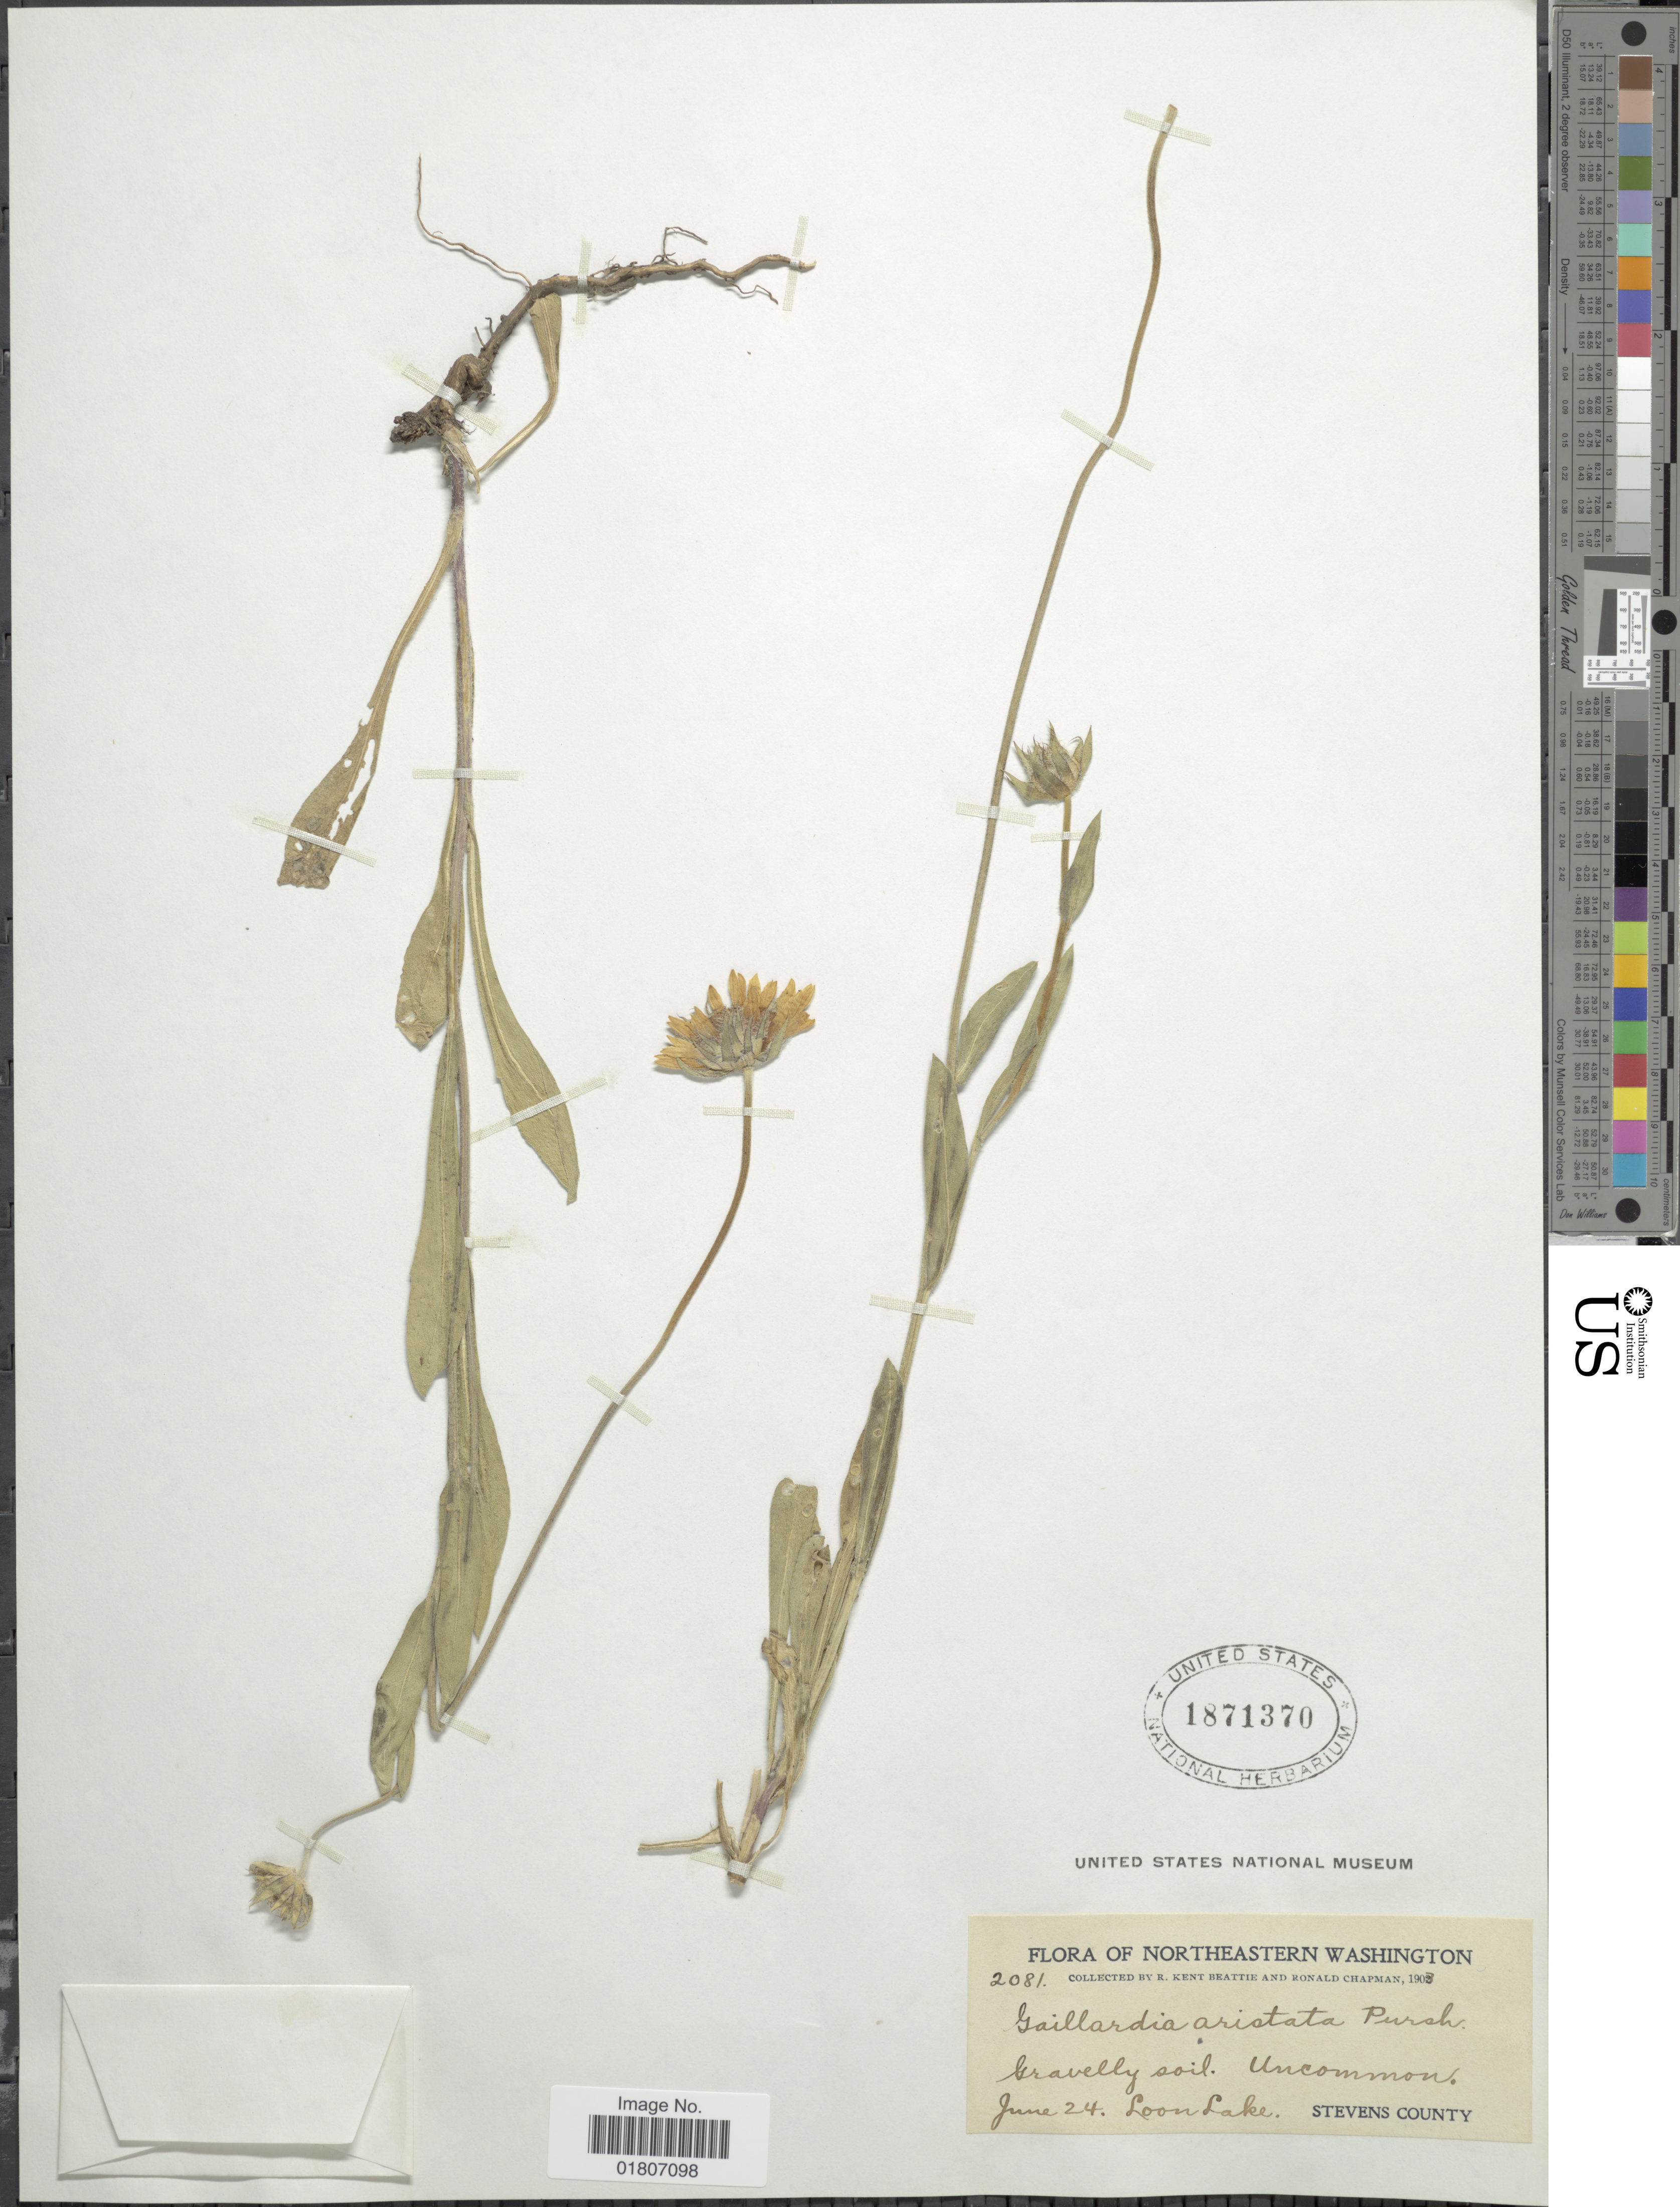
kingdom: Plantae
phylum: Tracheophyta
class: Magnoliopsida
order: Asterales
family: Asteraceae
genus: Gaillardia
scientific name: Gaillardia aristata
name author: Pursh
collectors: R. K. Beattie & R. Chapman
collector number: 2081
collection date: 1903-06-24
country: United States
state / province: Washington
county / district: Stevens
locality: Northeastern Washington. Loon Lake. Stevens County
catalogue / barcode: US 1871370